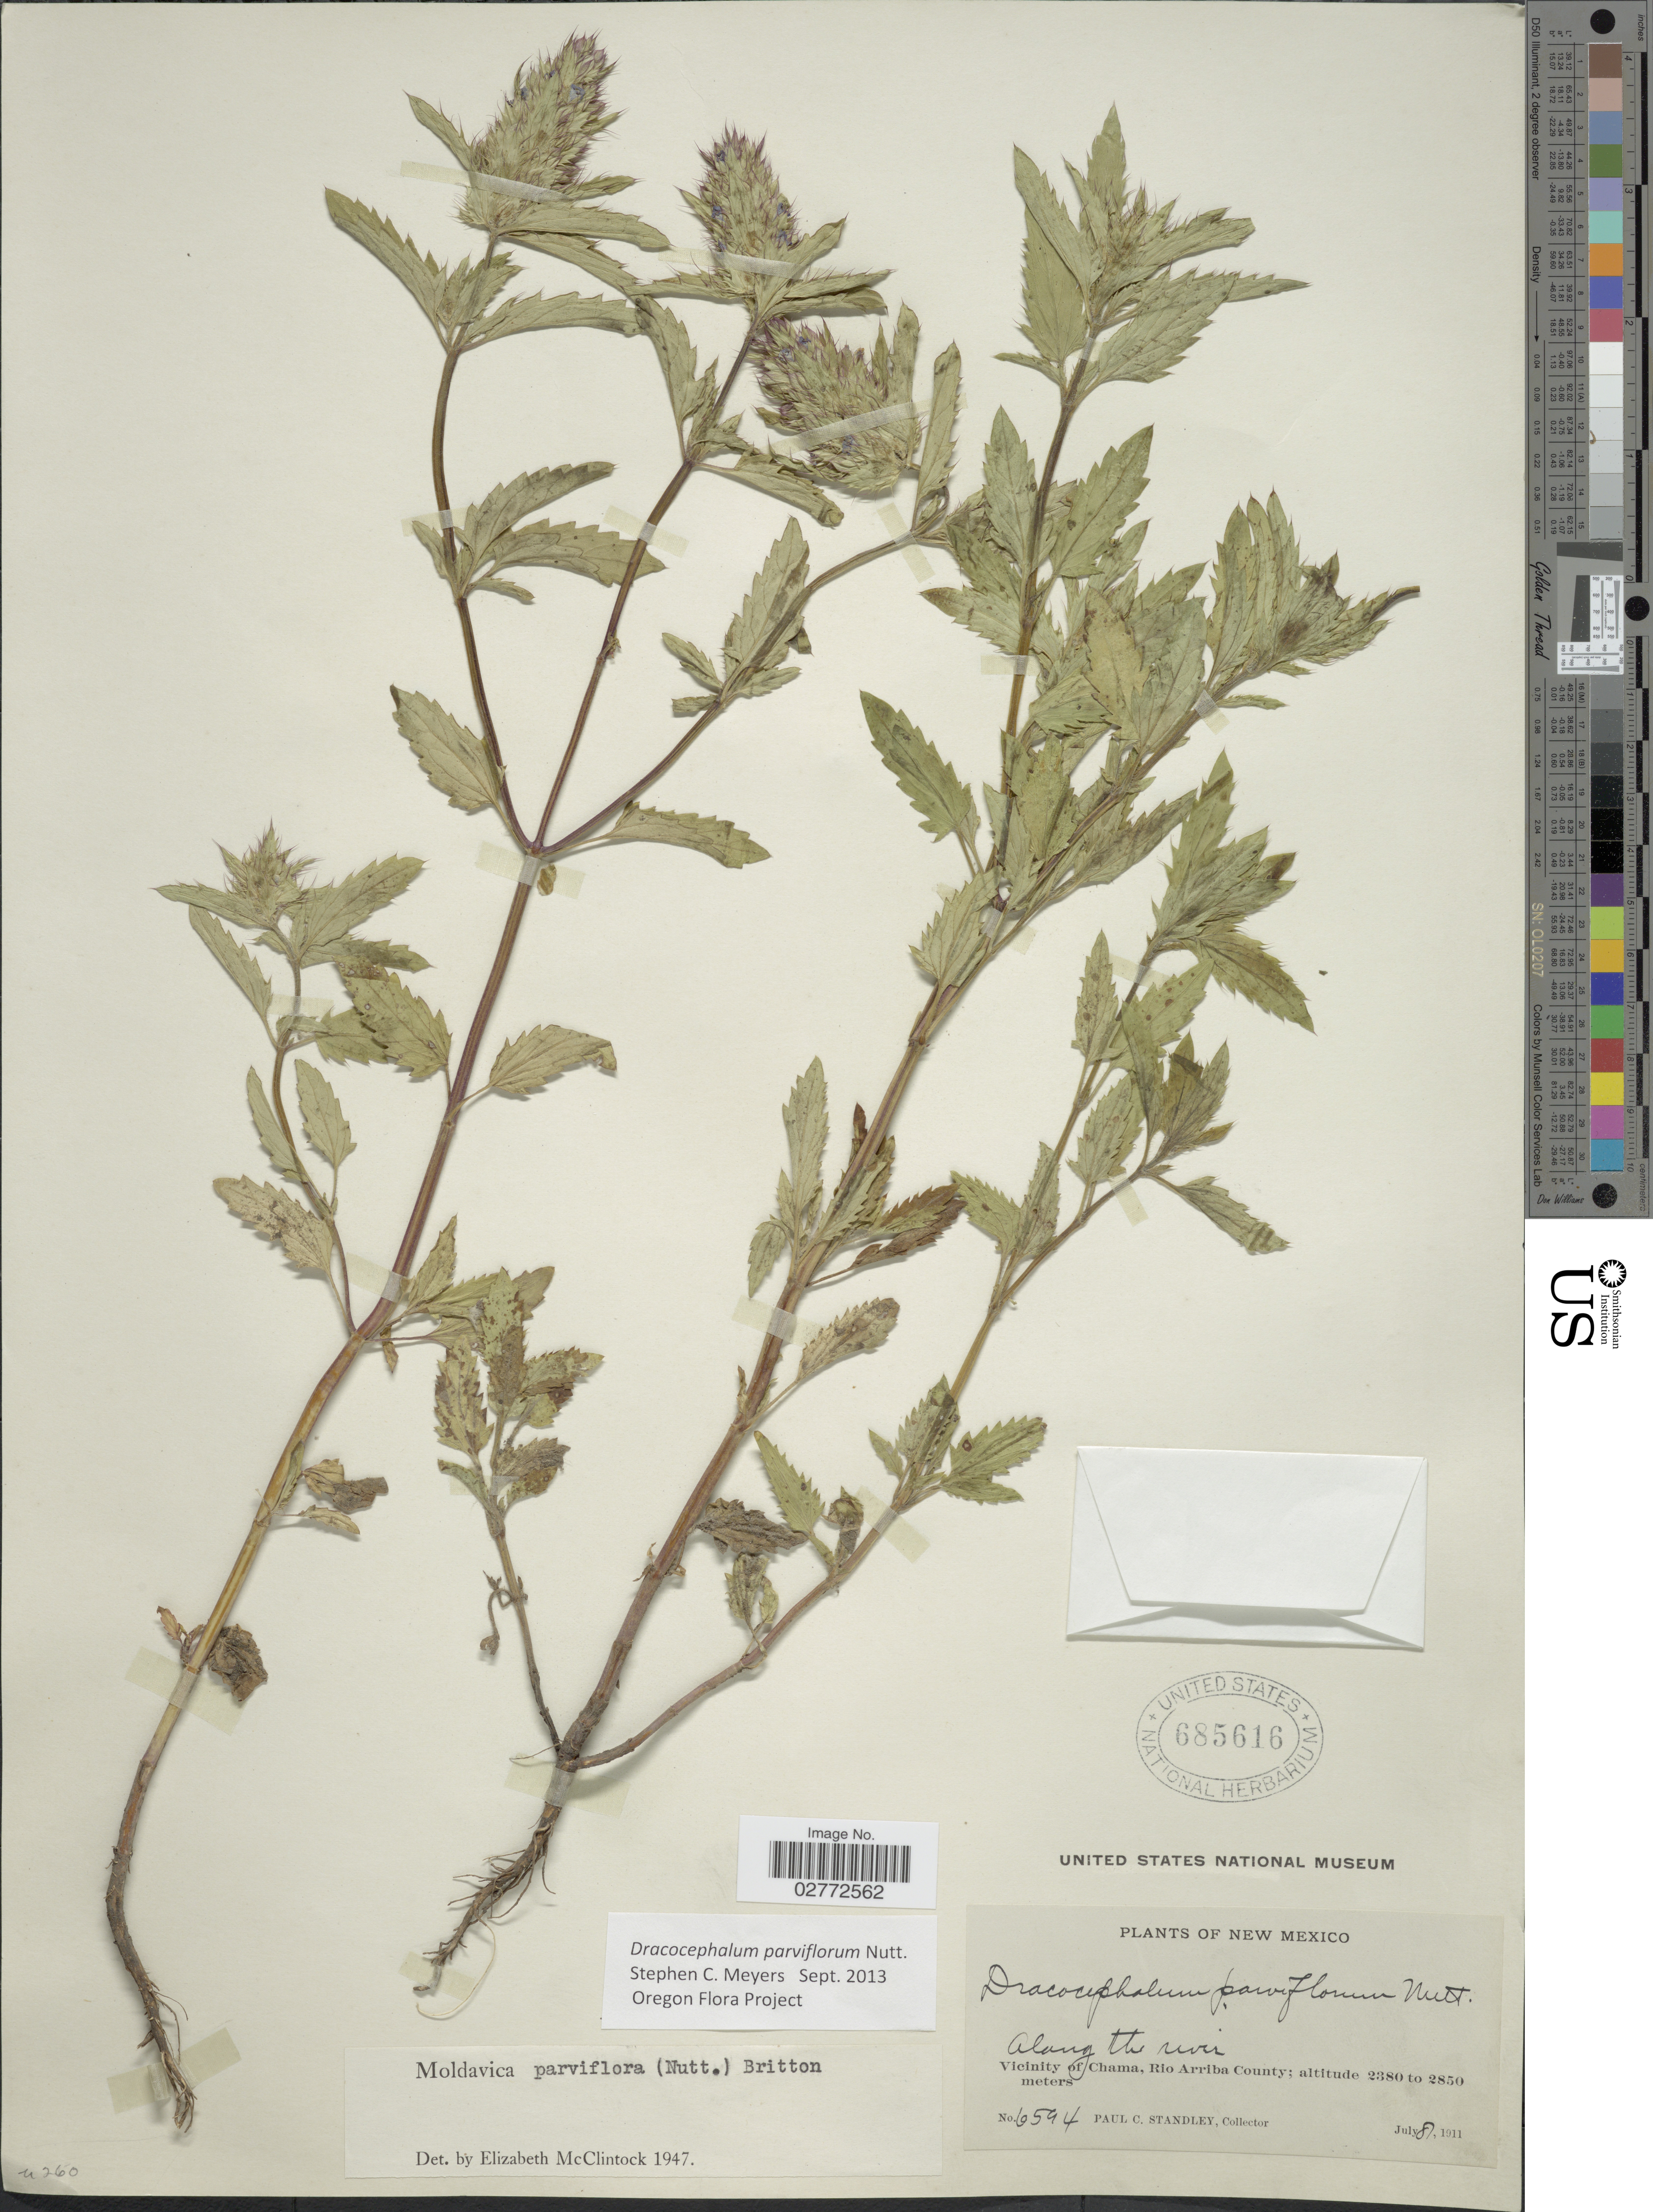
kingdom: Plantae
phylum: Tracheophyta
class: Magnoliopsida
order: Lamiales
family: Lamiaceae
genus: Dracocephalum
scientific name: Dracocephalum parviflorum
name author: Nutt.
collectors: P. C. Standley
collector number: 6594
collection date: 1911-07-08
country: United States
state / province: New Mexico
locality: Along the river. Vicinity of Chama, Rio Arriba County.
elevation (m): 2380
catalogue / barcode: US 685616